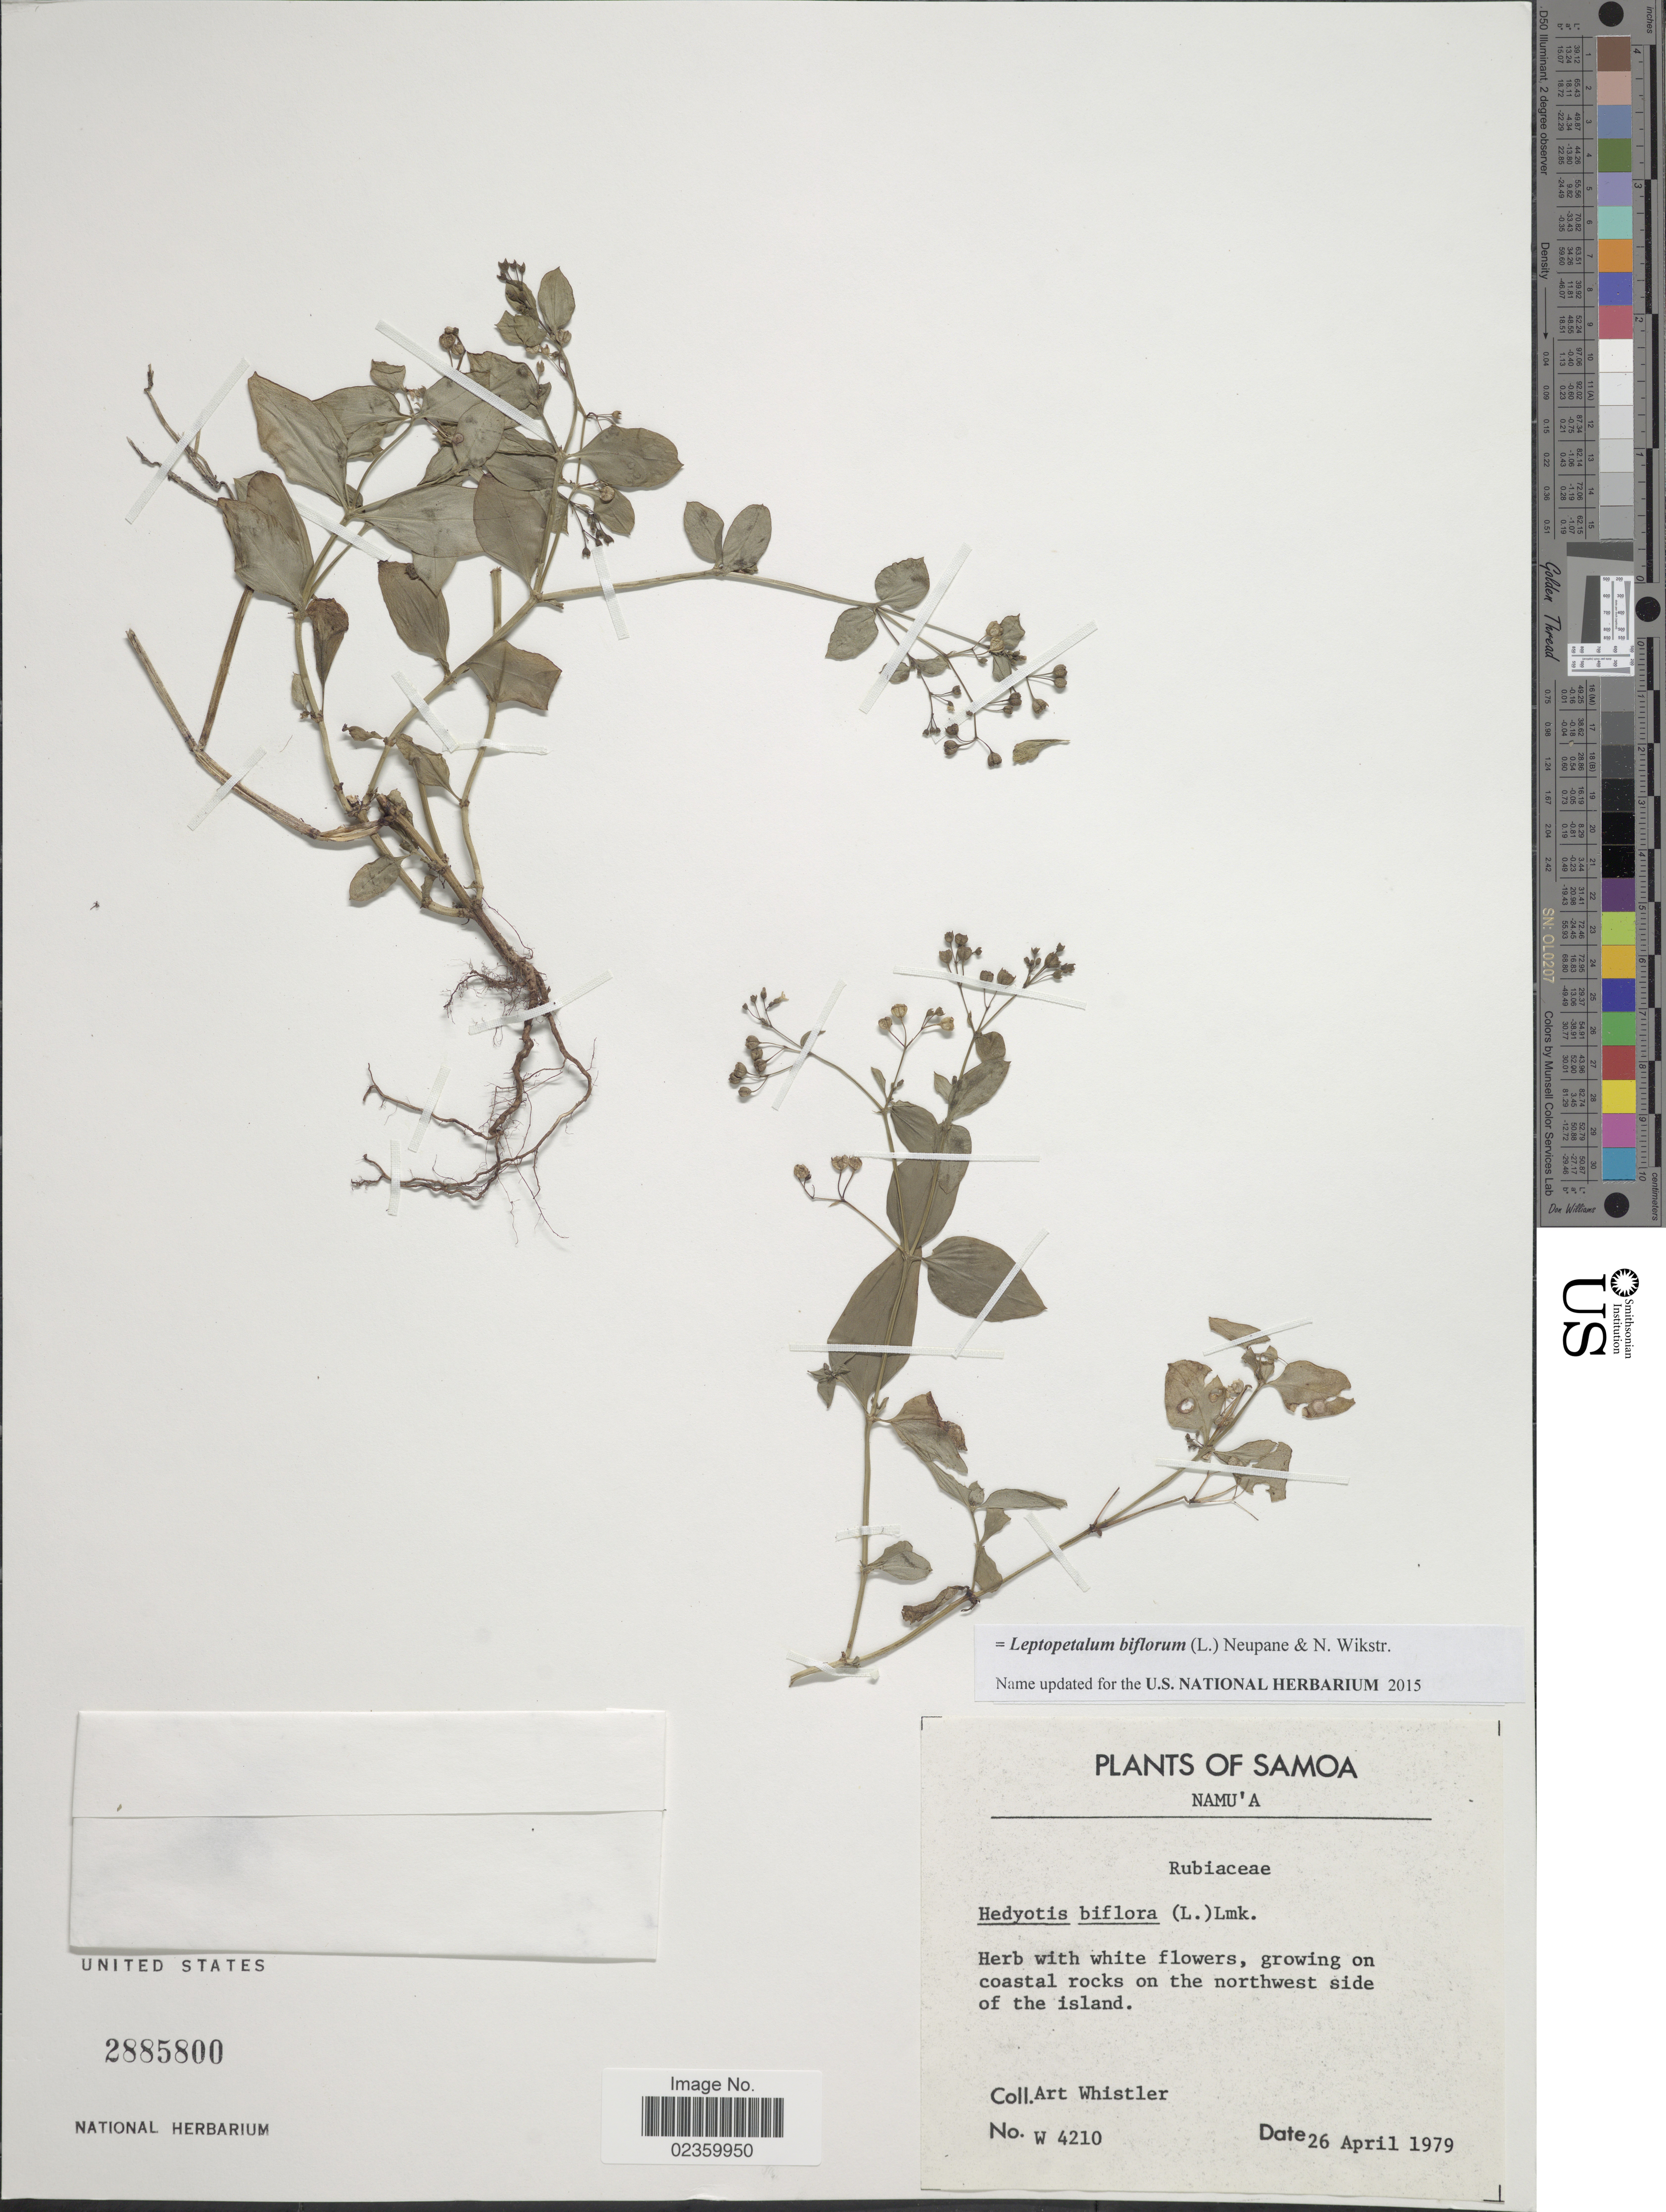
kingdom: Plantae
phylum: Tracheophyta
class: Magnoliopsida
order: Gentianales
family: Rubiaceae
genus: Leptopetalum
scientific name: Leptopetalum biflorum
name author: (L.) Neupane & N. Wikstr.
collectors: A. Whistler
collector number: W 4210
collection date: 1979-04-26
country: Samoa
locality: Namu'a. On the northwest side of the island.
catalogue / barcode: US 2885800